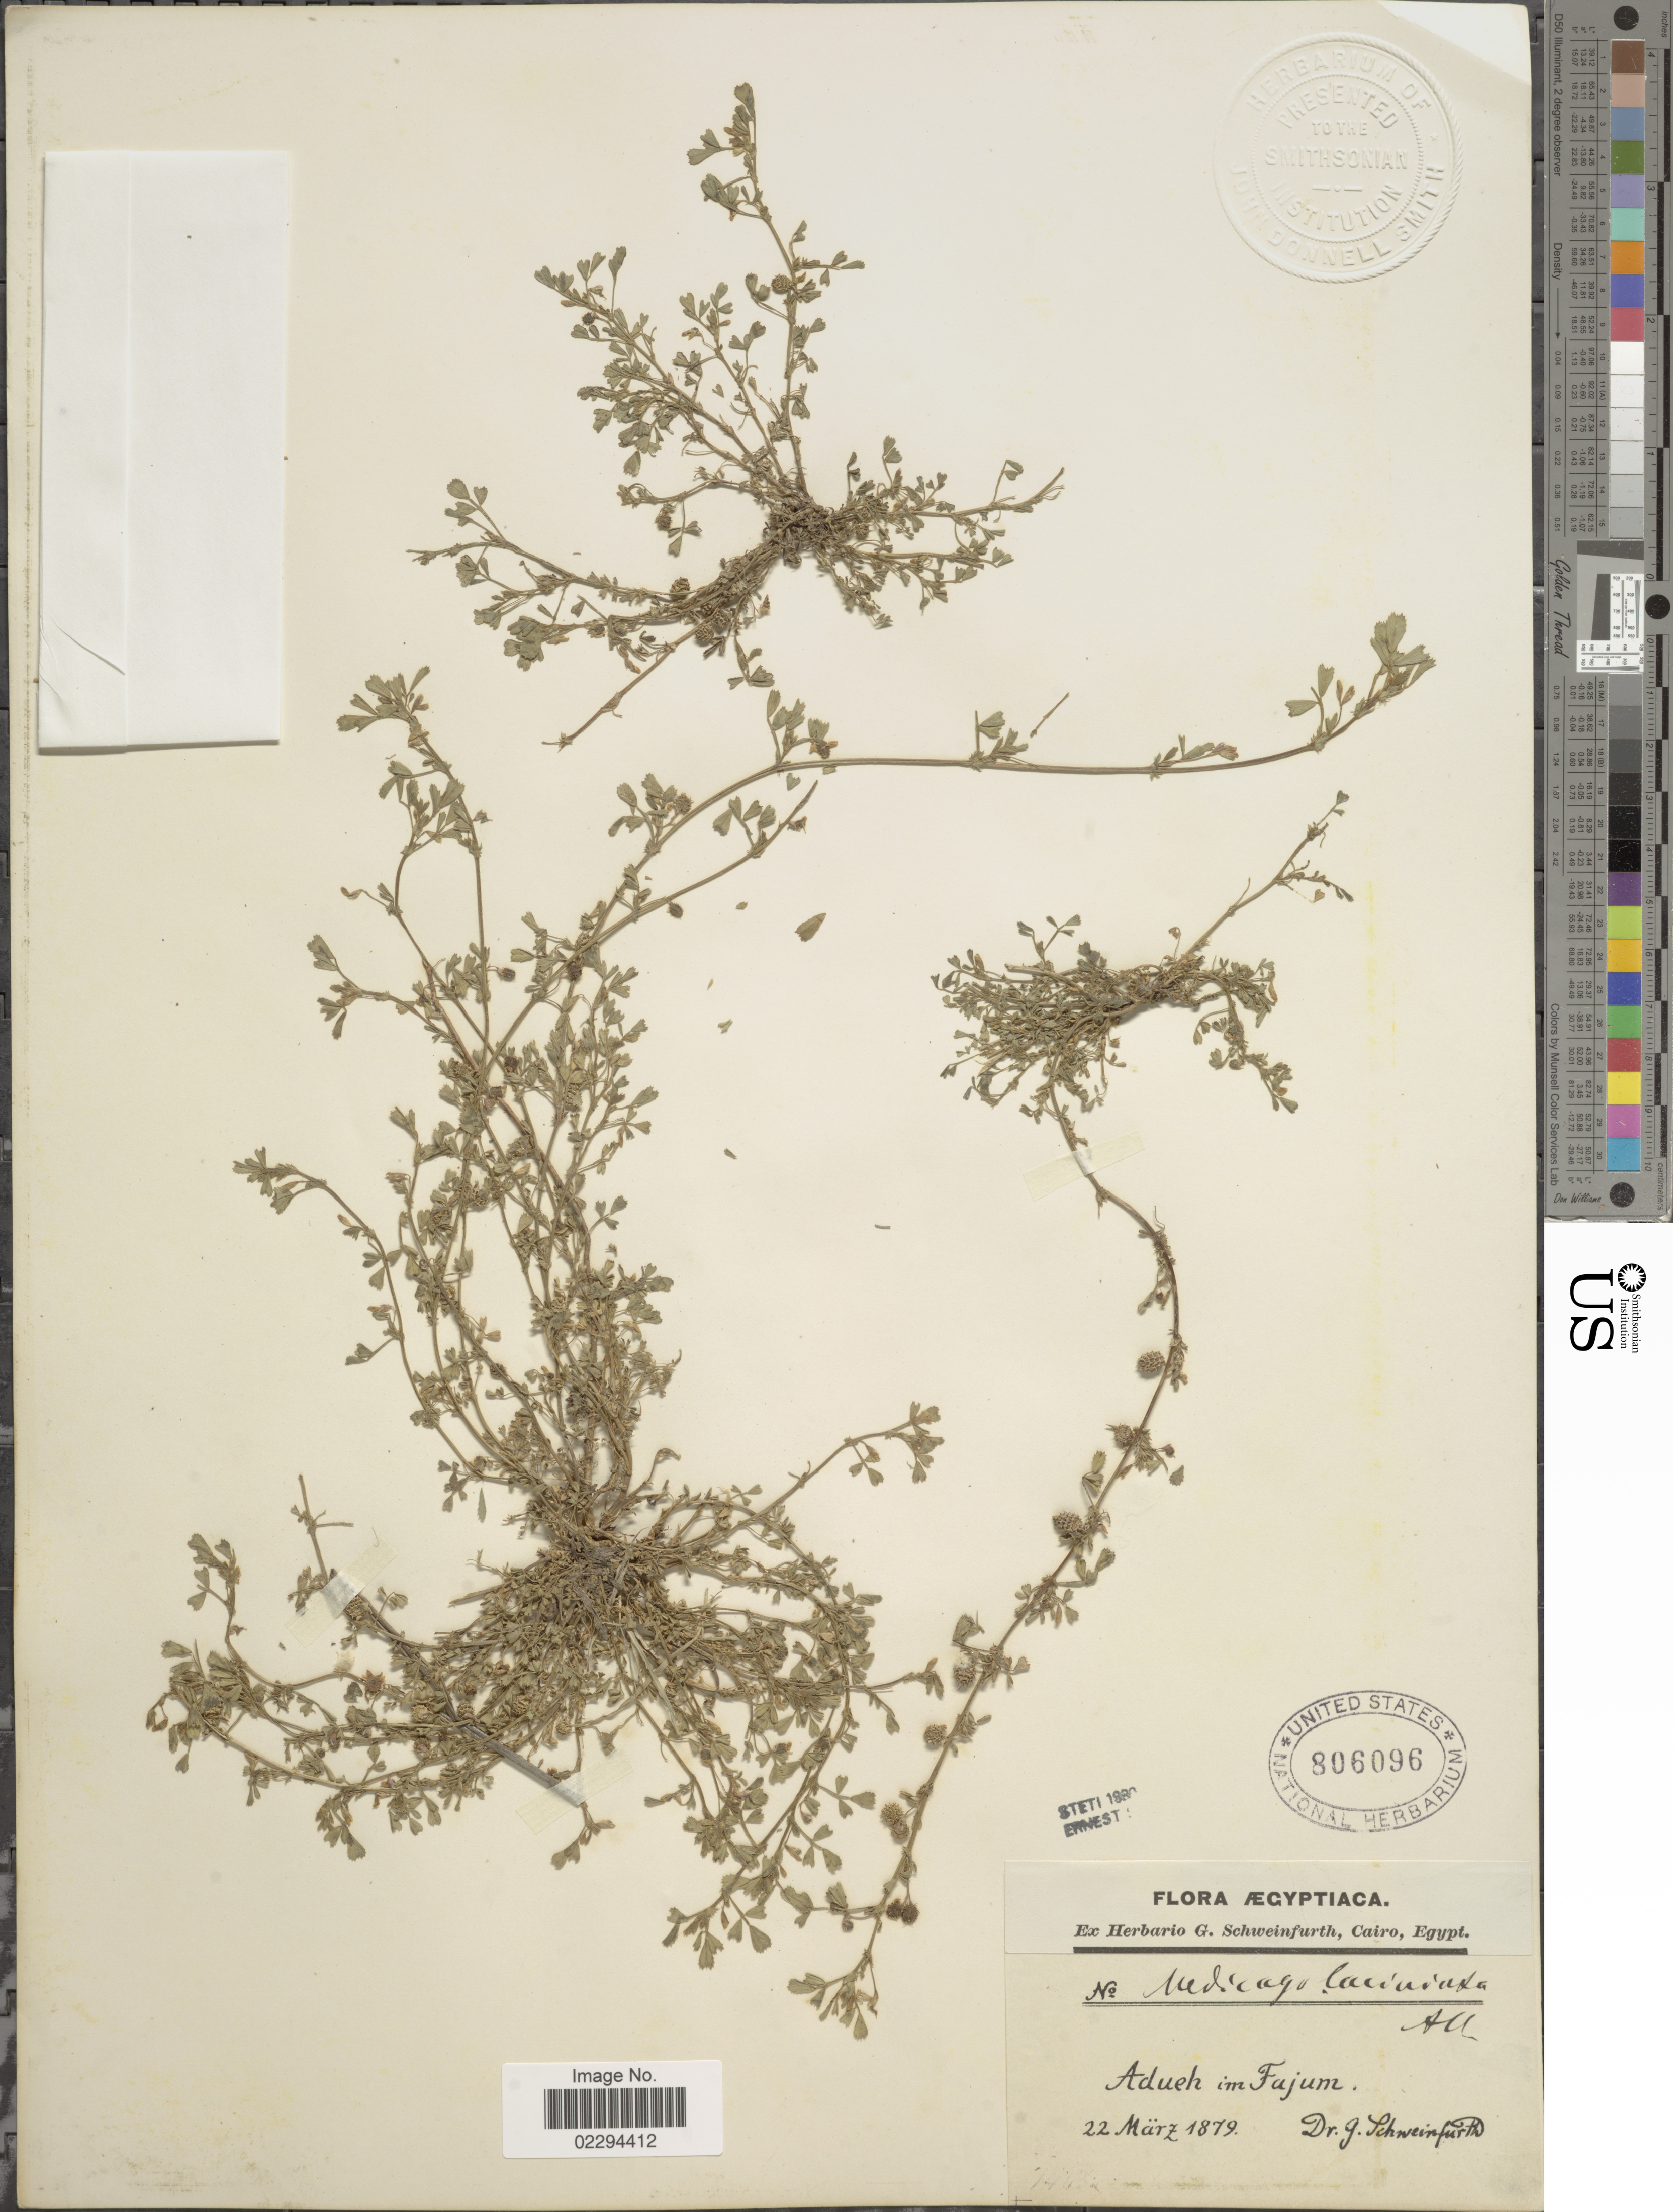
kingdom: Plantae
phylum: Tracheophyta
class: Magnoliopsida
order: Fabales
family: Fabaceae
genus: Medicago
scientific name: Medicago laciniata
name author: (L.) Mill.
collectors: G. A. Schweinfurth (herbarium)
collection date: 1879-03-22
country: Egypt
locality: Adueh im Fajum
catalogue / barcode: US 806096